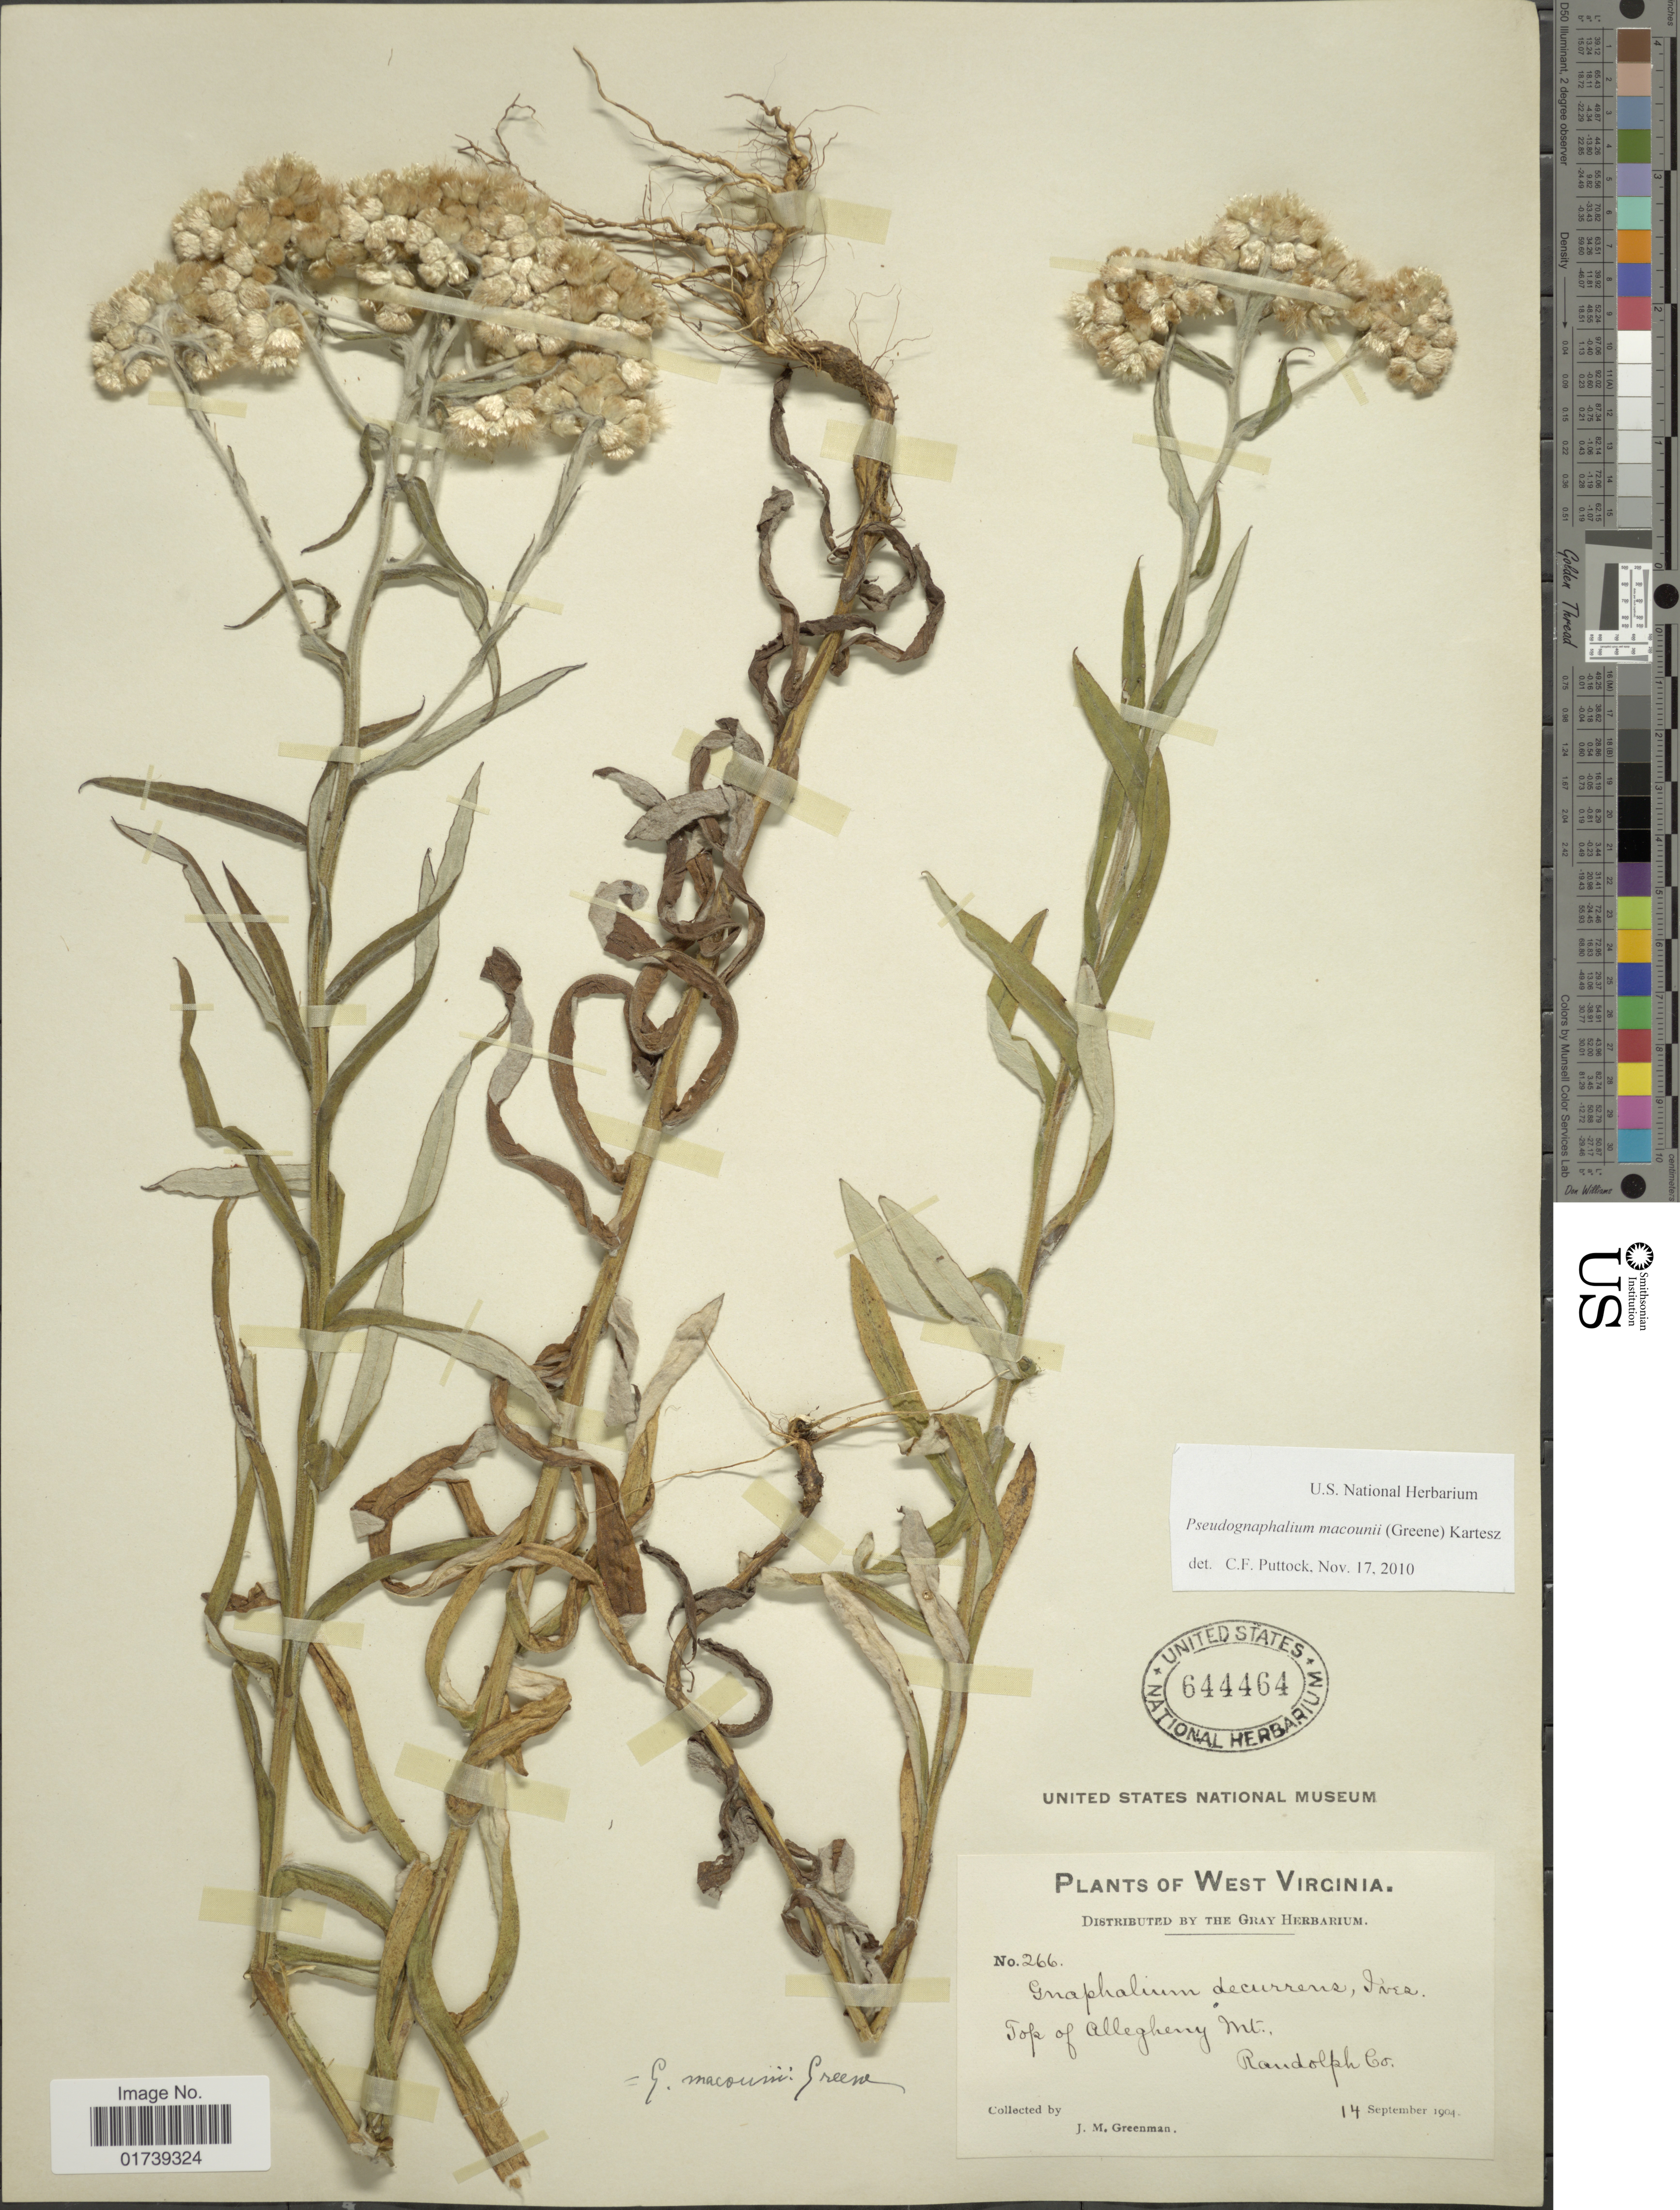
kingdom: Plantae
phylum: Tracheophyta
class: Magnoliopsida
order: Asterales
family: Asteraceae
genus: Pseudognaphalium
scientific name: Pseudognaphalium macounii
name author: (Greene) Kartesz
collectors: J. M. Greenman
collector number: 266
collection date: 1904-09-14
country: United States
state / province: West Virginia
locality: Top of Allegheny mt., Randolph Cp.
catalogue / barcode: US 644464